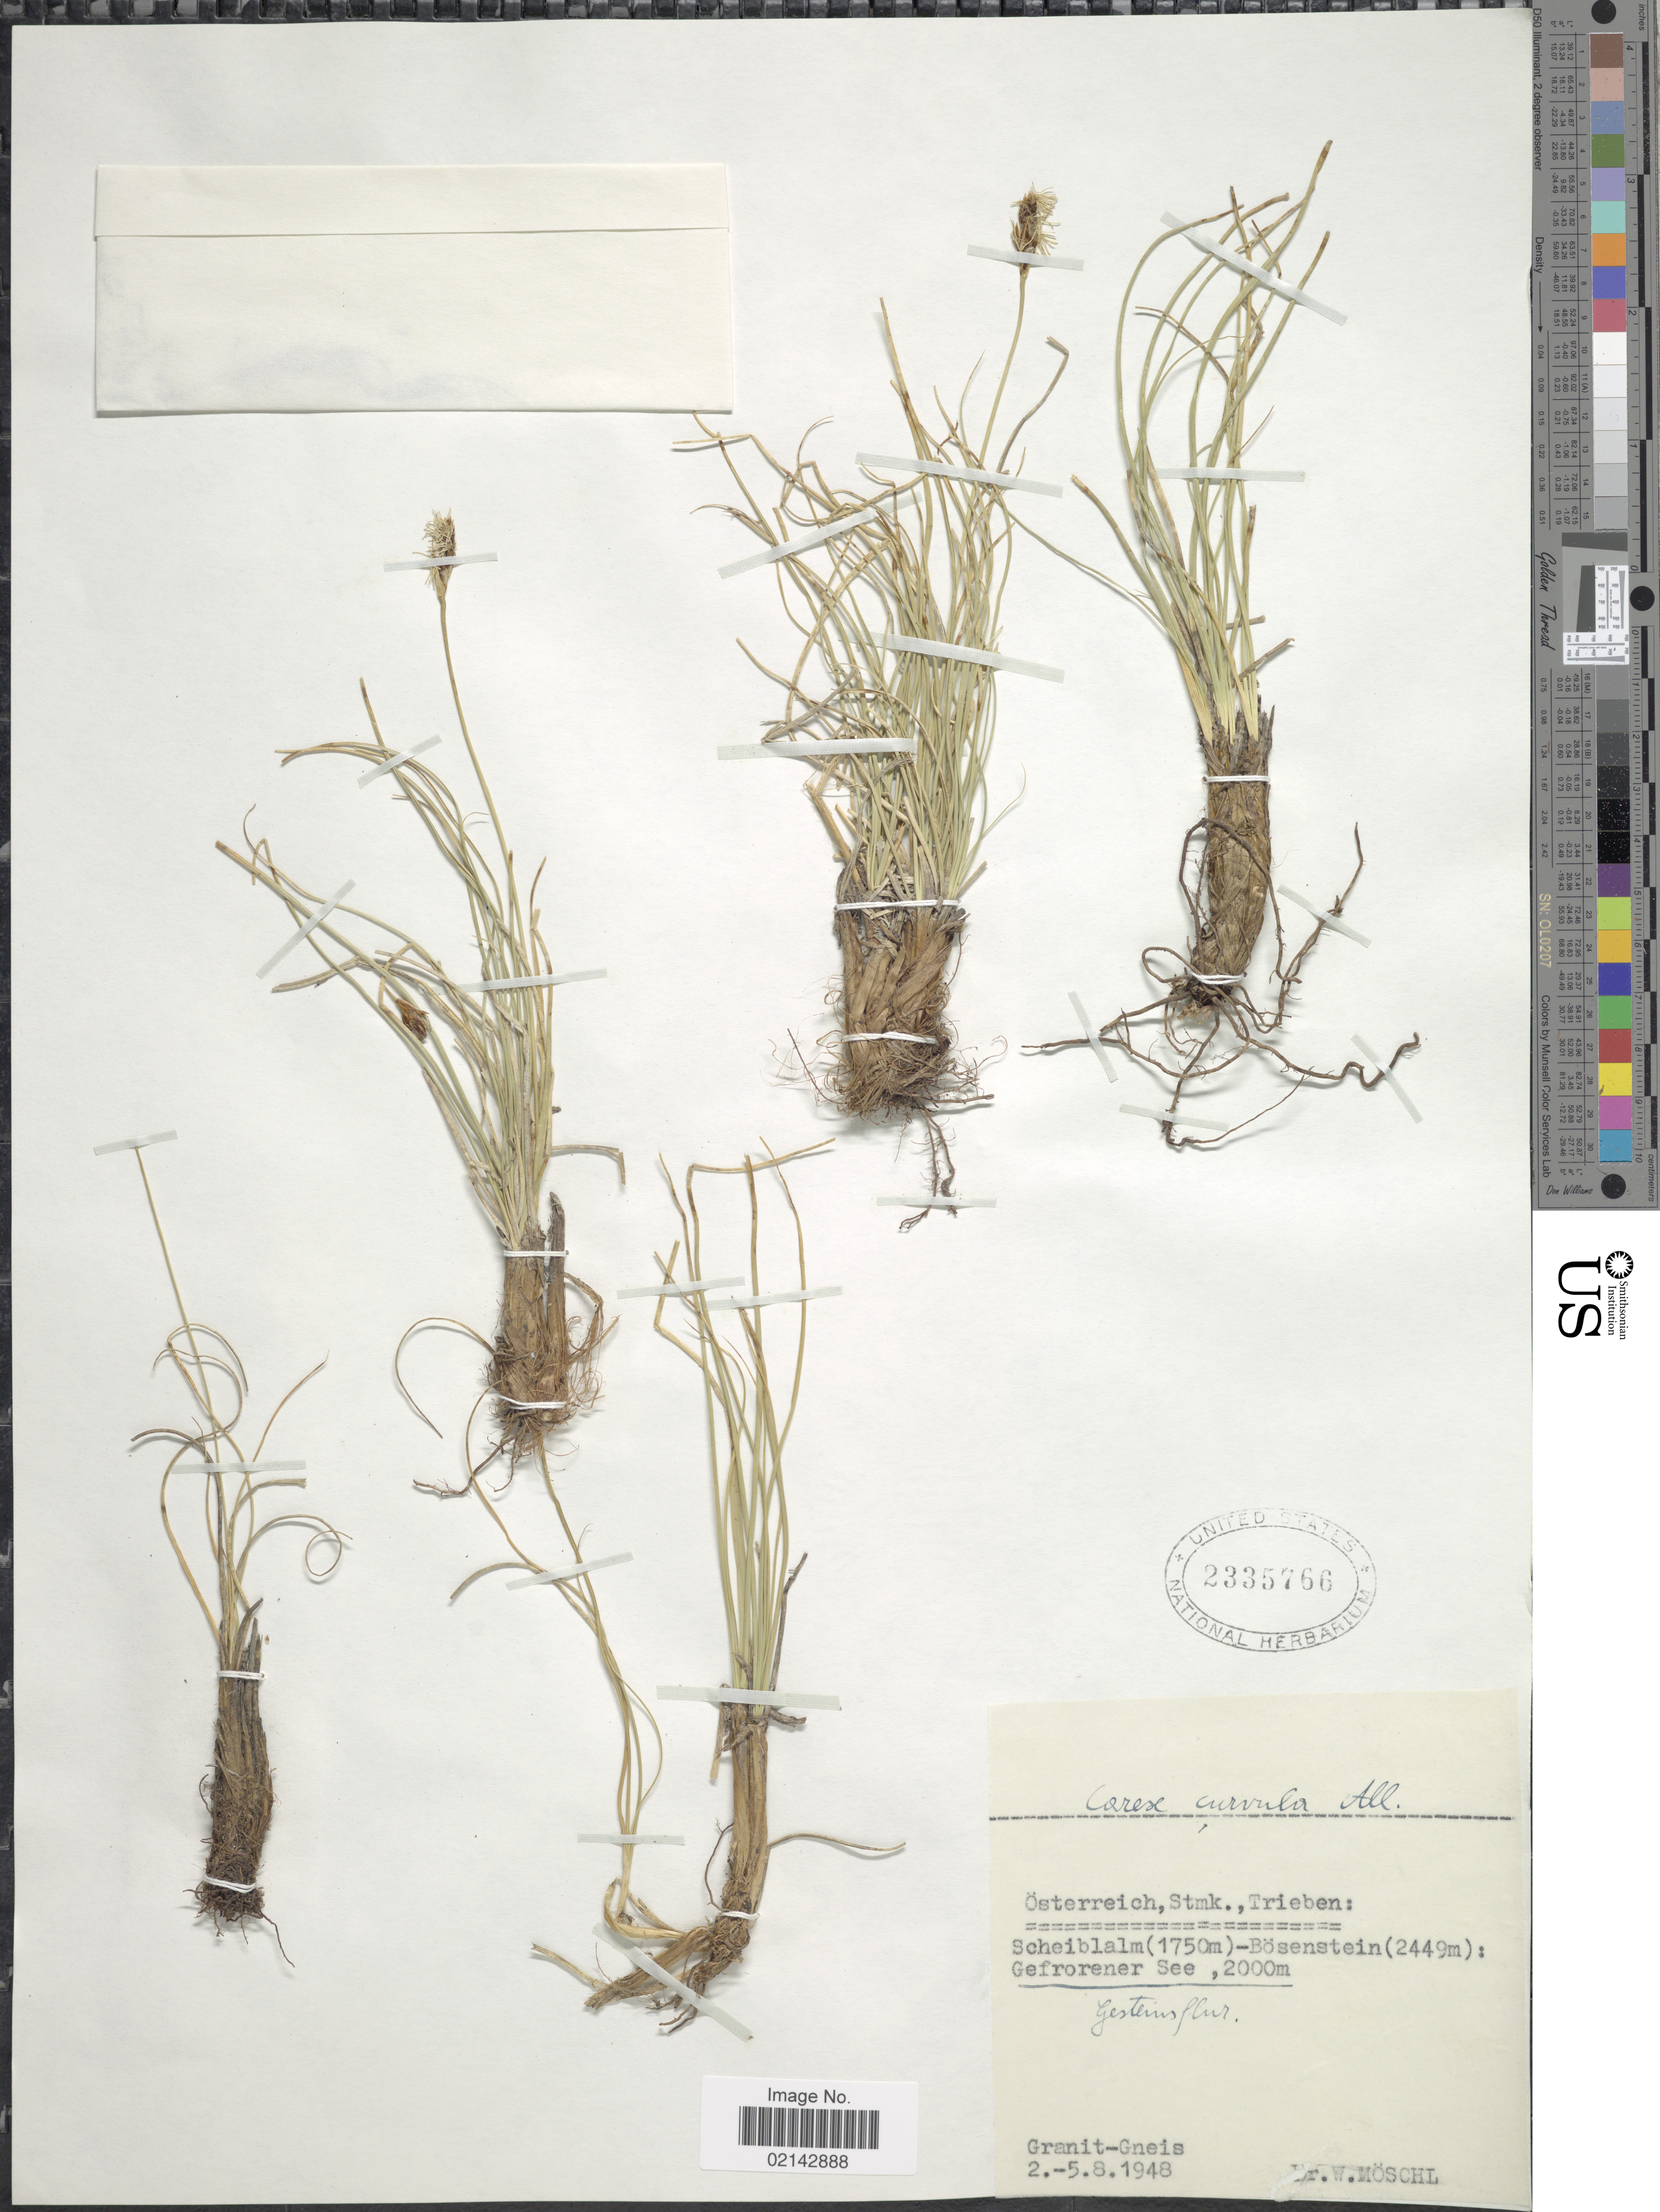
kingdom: Plantae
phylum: Tracheophyta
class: Liliopsida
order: Poales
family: Cyperaceae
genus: Carex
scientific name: Carex curvula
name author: All.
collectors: W. Moschl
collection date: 1948-08-02/1948-08-05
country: Austria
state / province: Steiermark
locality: Stmk., Trieben: Scheiblalm-Bosenstein: Gefrorener See.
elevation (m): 1750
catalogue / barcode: US 2335766